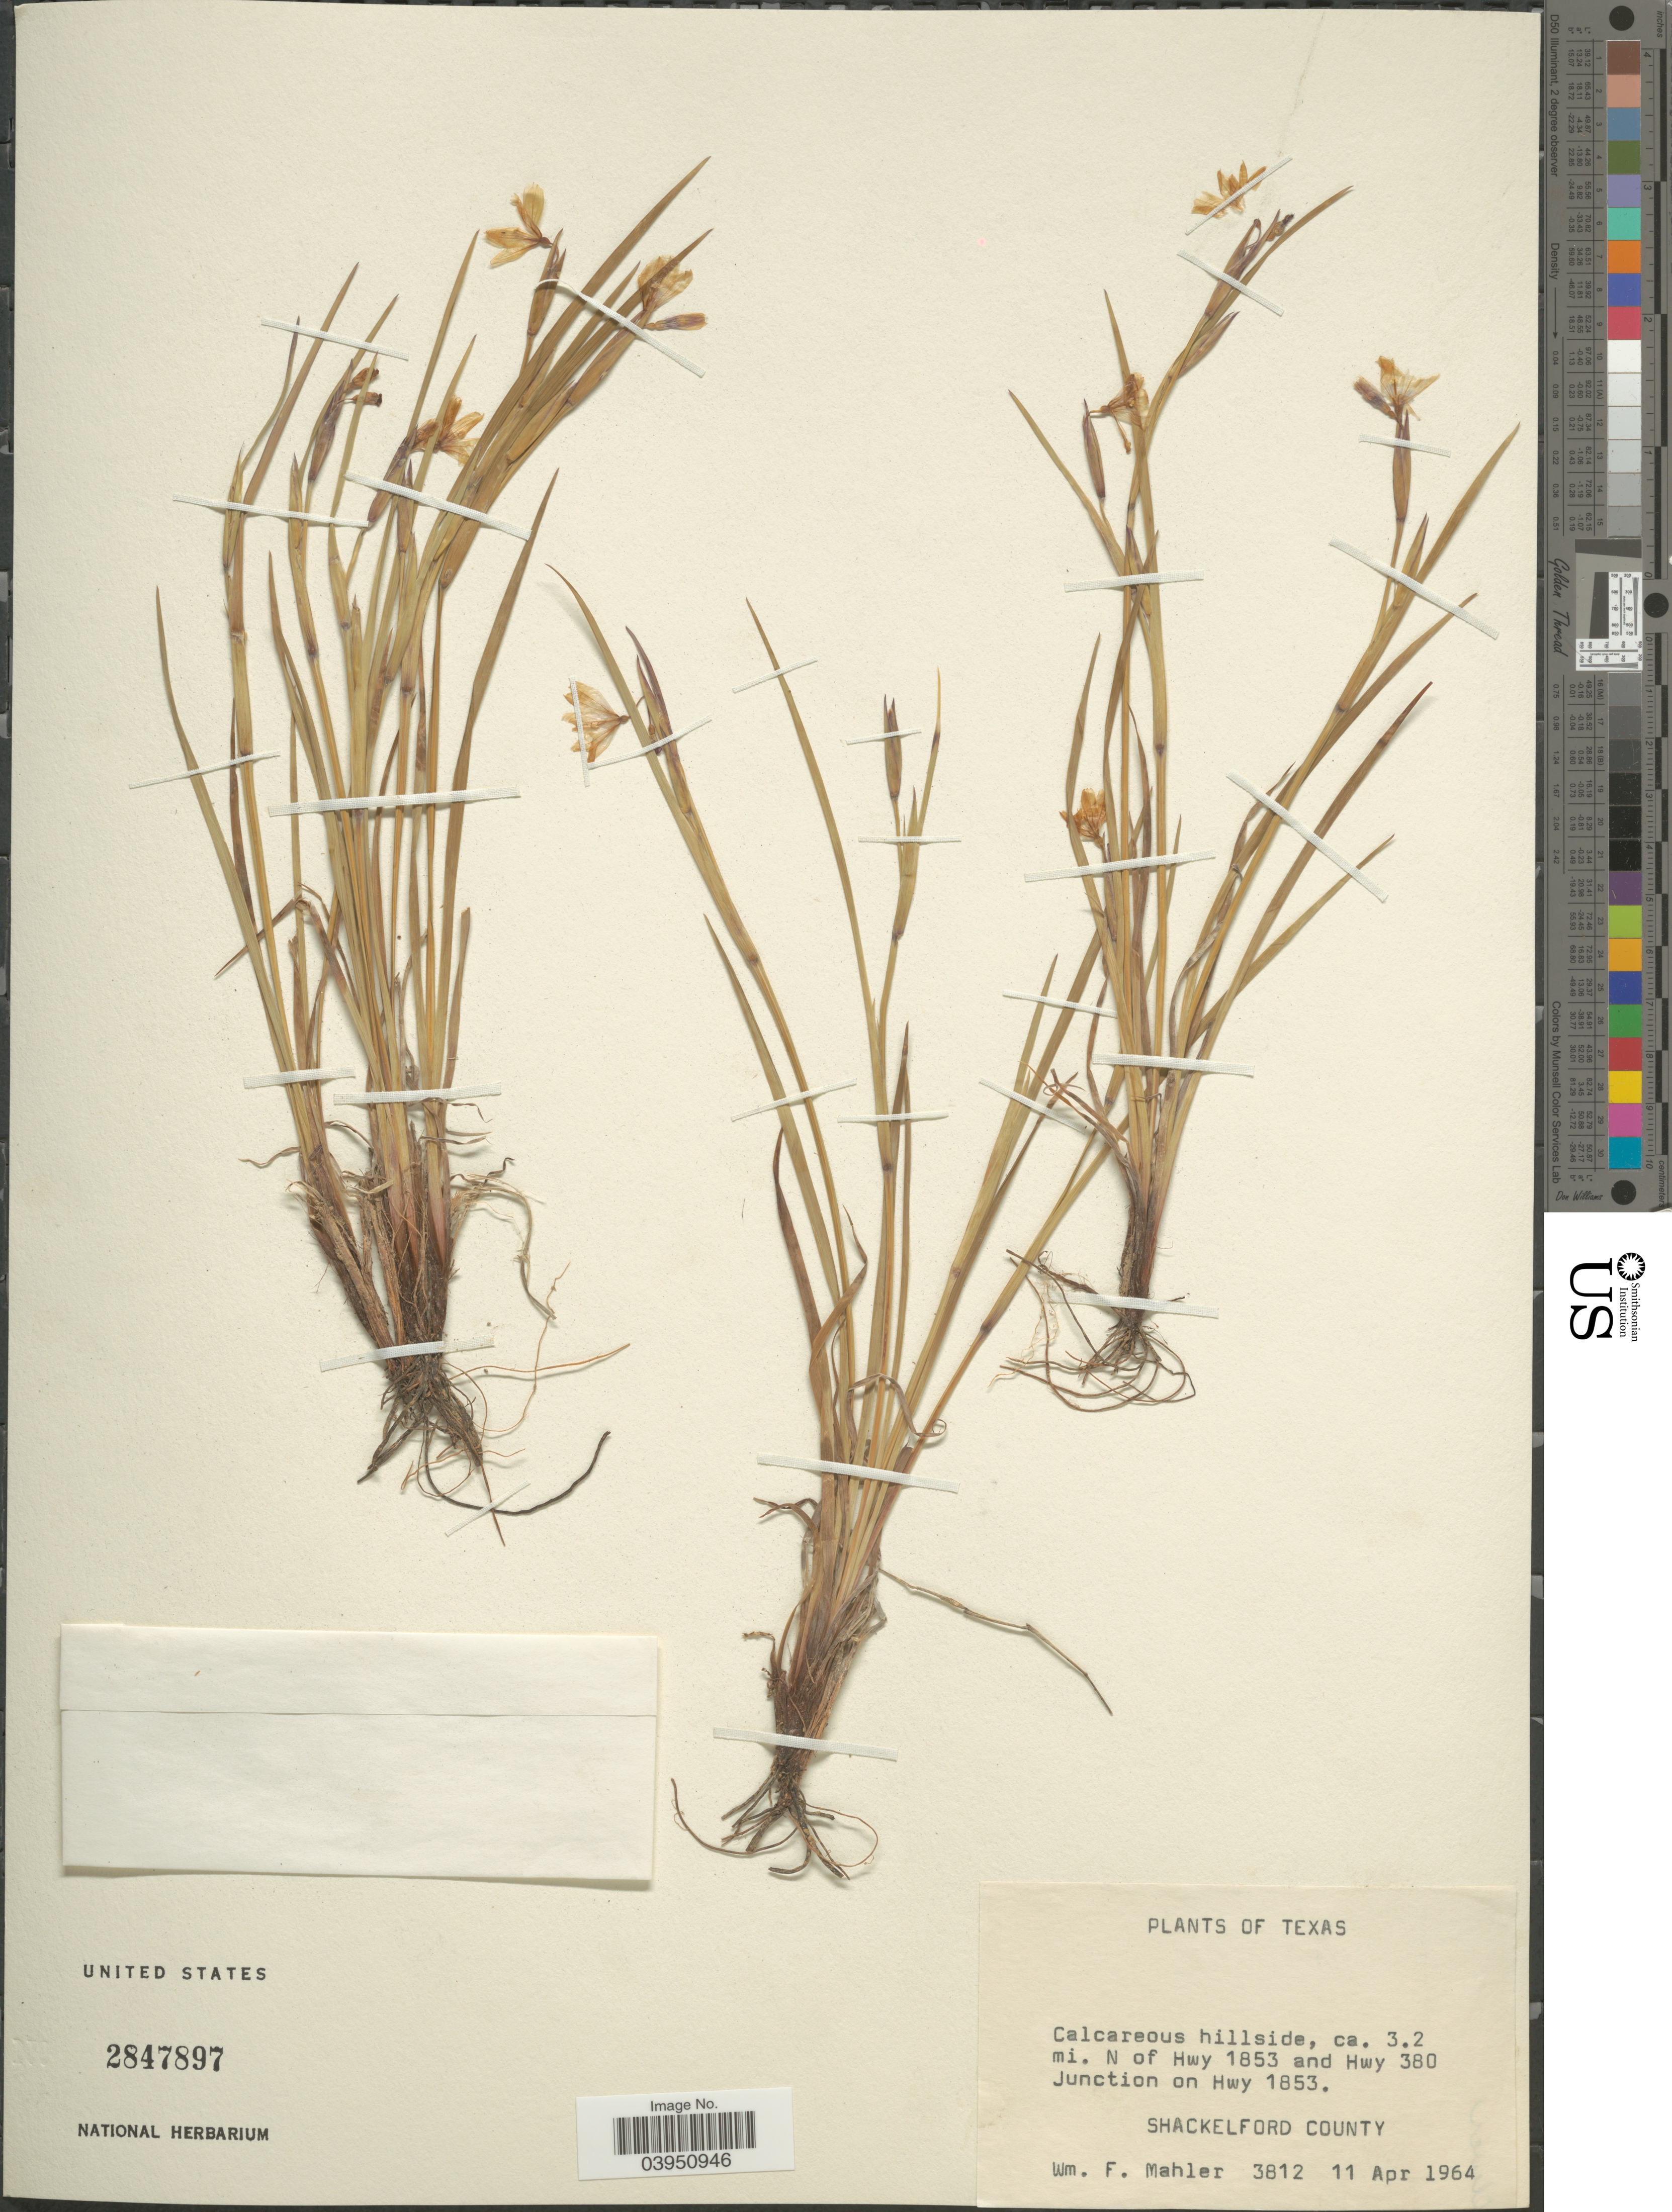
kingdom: Plantae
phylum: Tracheophyta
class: Liliopsida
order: Asparagales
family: Iridaceae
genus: Sisyrinchium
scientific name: Sisyrinchium ensigerum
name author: E.P. Bicknell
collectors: W. F. Mahler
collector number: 3812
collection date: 1964-04-11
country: United States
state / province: Texas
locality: Ca. 3.2 mi. N of Hwy 1853 and Hwy 380 Junction on Hwy 1853. Shackelford County.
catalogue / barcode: US 2847897